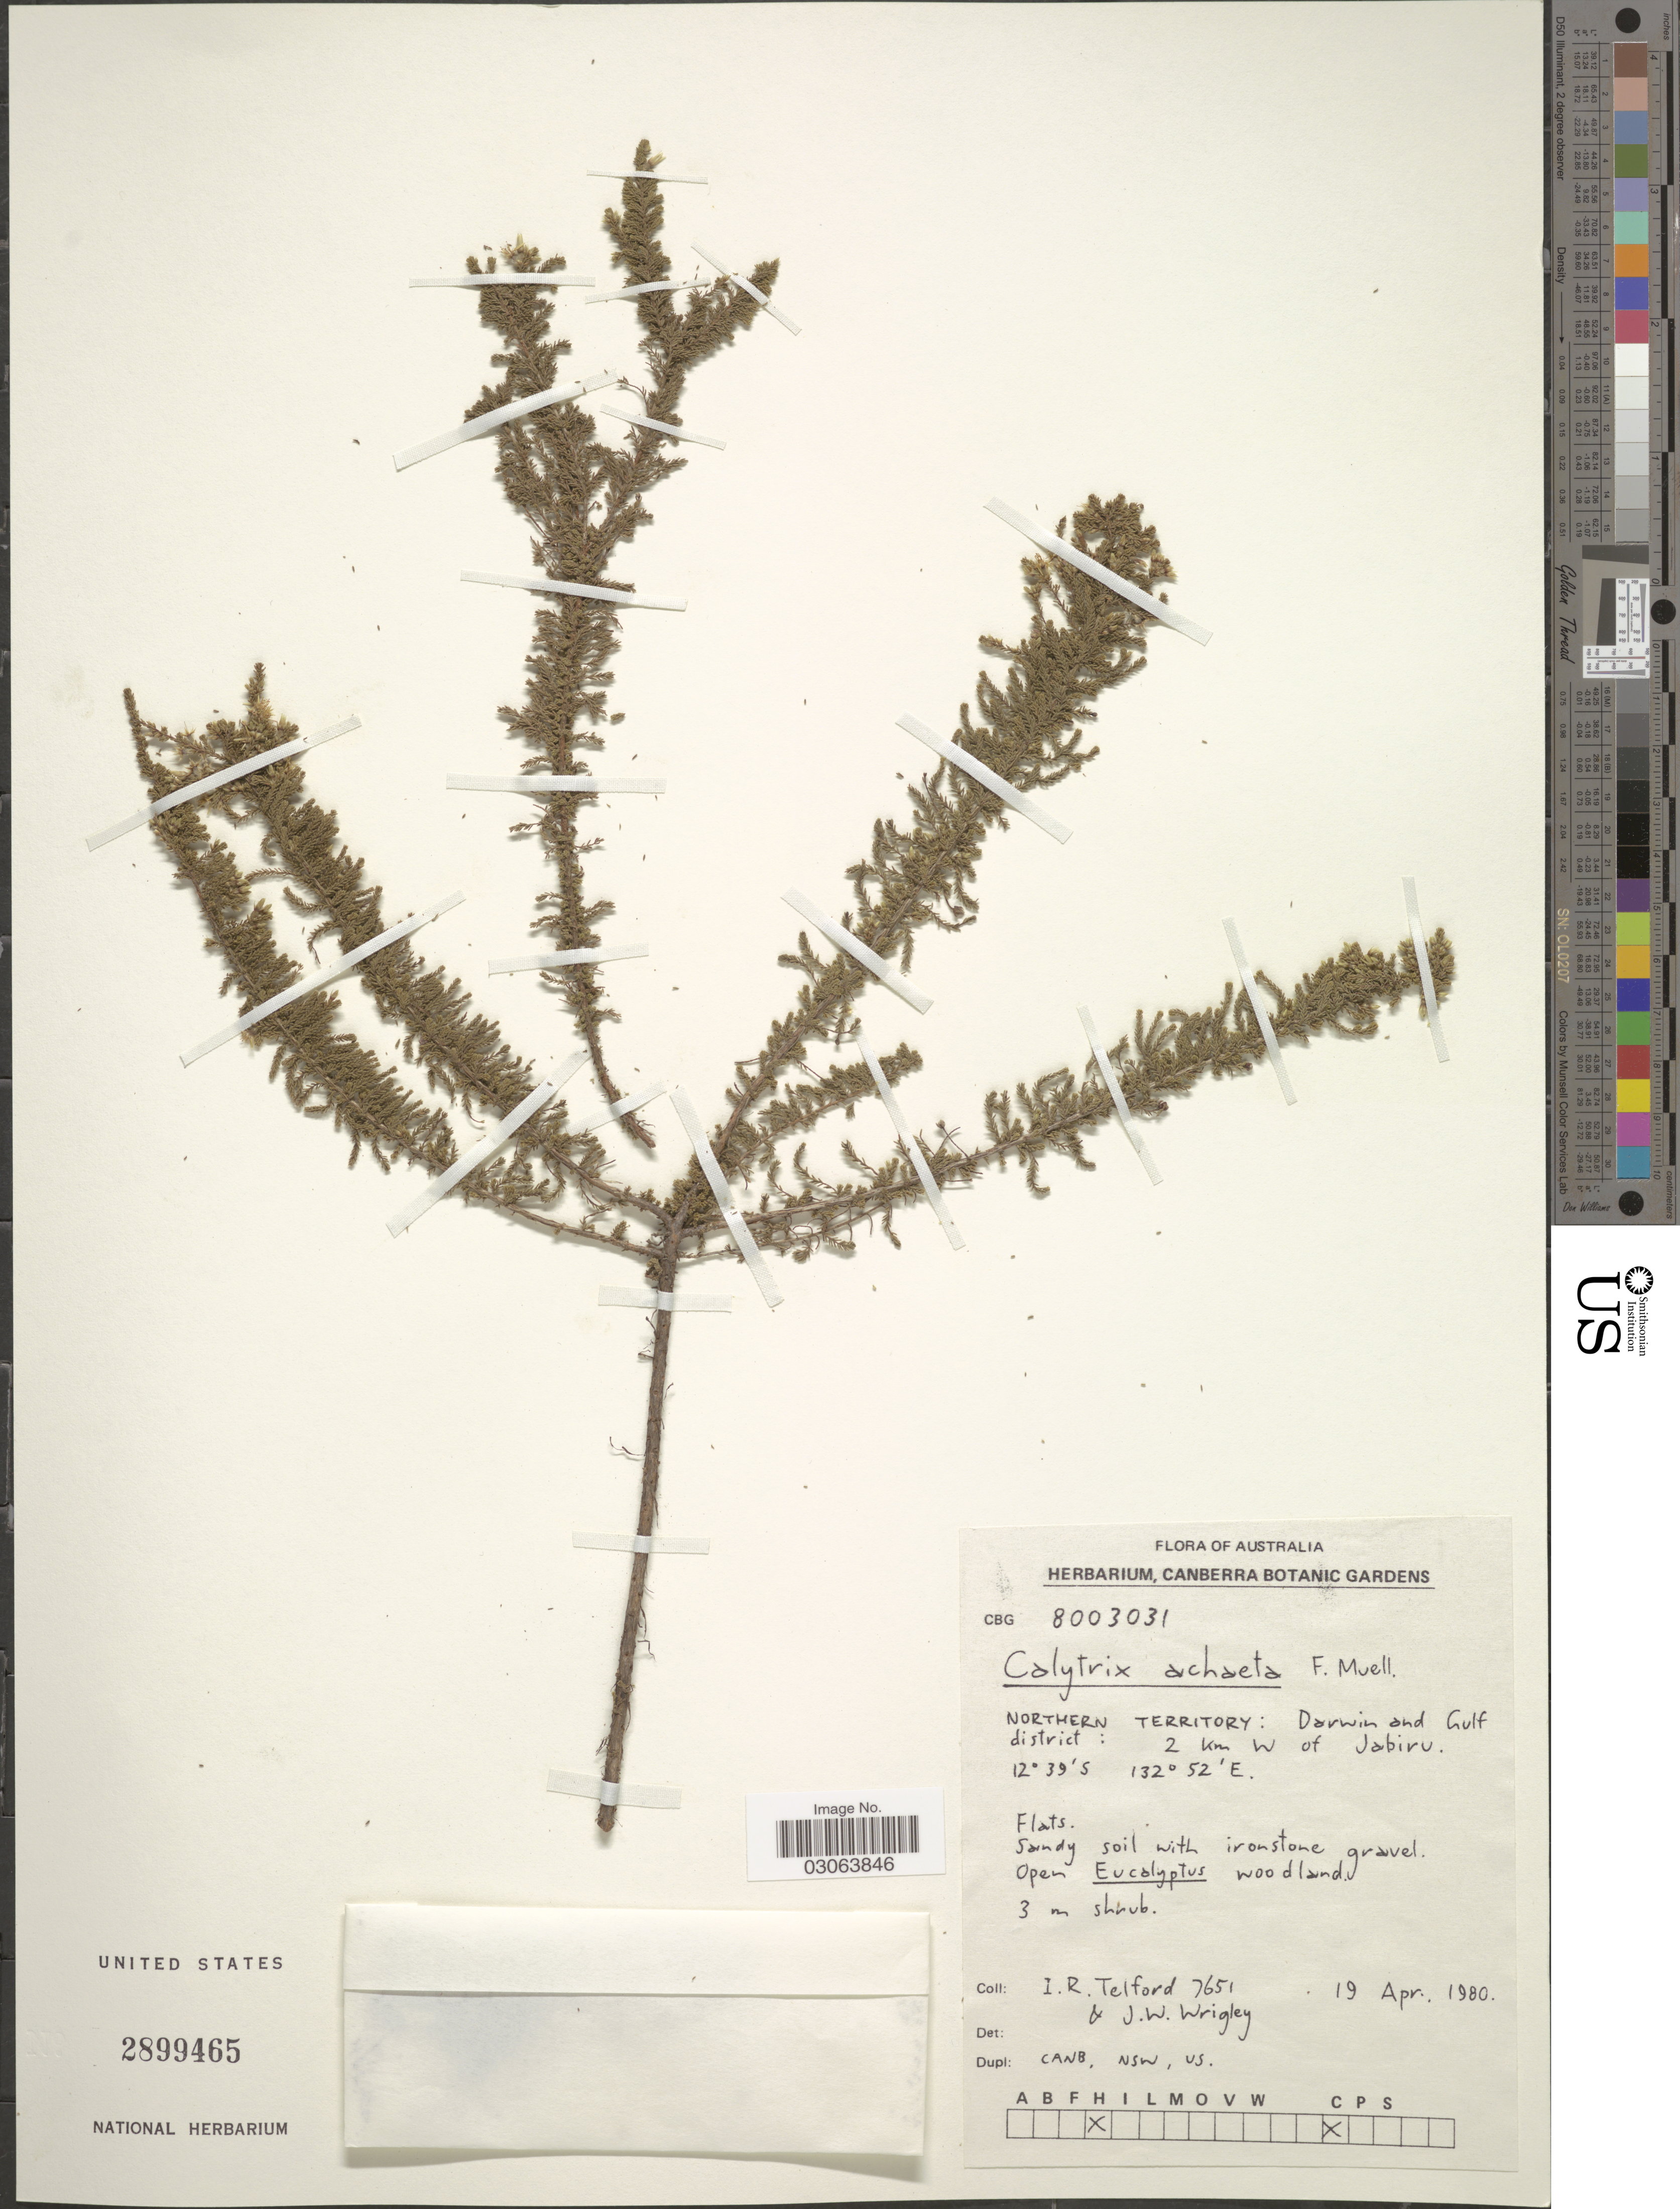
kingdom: Plantae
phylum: Tracheophyta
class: Magnoliopsida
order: Myrtales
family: Myrtaceae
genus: Calytrix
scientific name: Calytrix achaeta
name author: (F. Muell.) Benth.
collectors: I. R. Telford & J. Wrigley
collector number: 7651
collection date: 1980-04-19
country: Australia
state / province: Northern Territory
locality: Darwin and Gulf district: 2 Km W of Jabiru.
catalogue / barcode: US 2899465